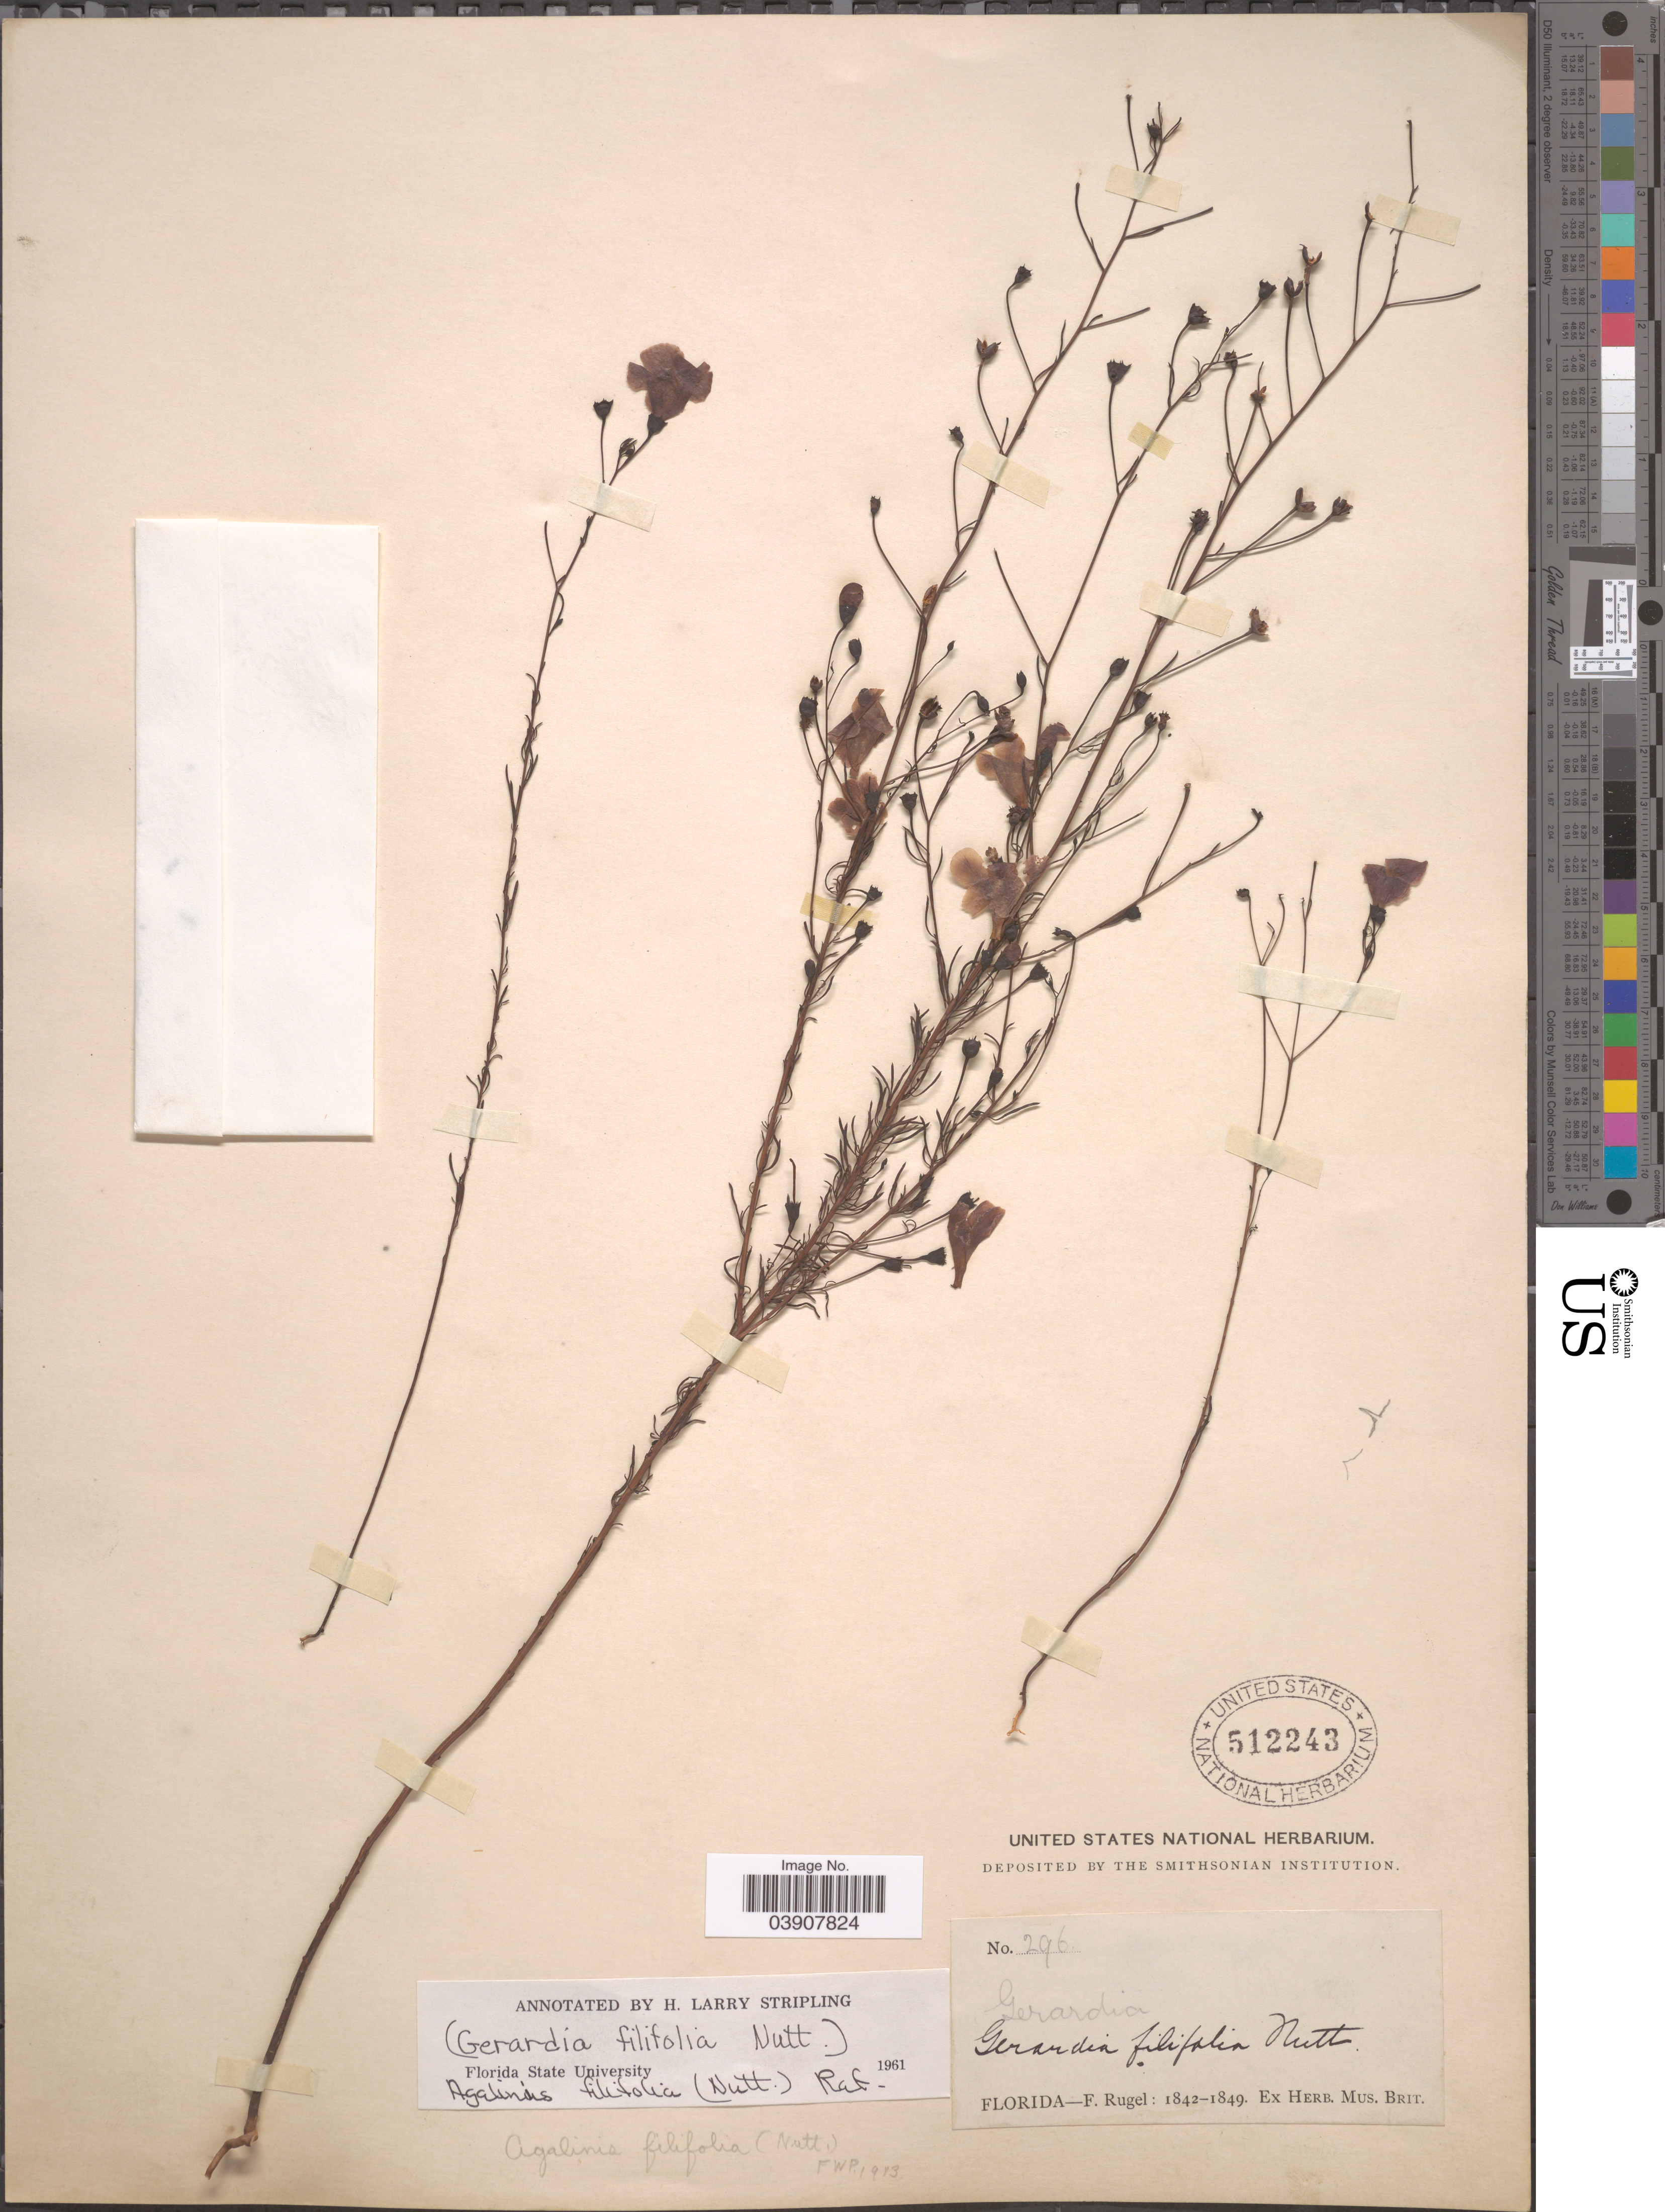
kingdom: Plantae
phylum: Tracheophyta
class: Magnoliopsida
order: Lamiales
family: Orobanchaceae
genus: Agalinis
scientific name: Agalinis filifolia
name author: Raf.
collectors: F. Rugel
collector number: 296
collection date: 1842/1849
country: United States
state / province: Florida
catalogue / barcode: US 512243